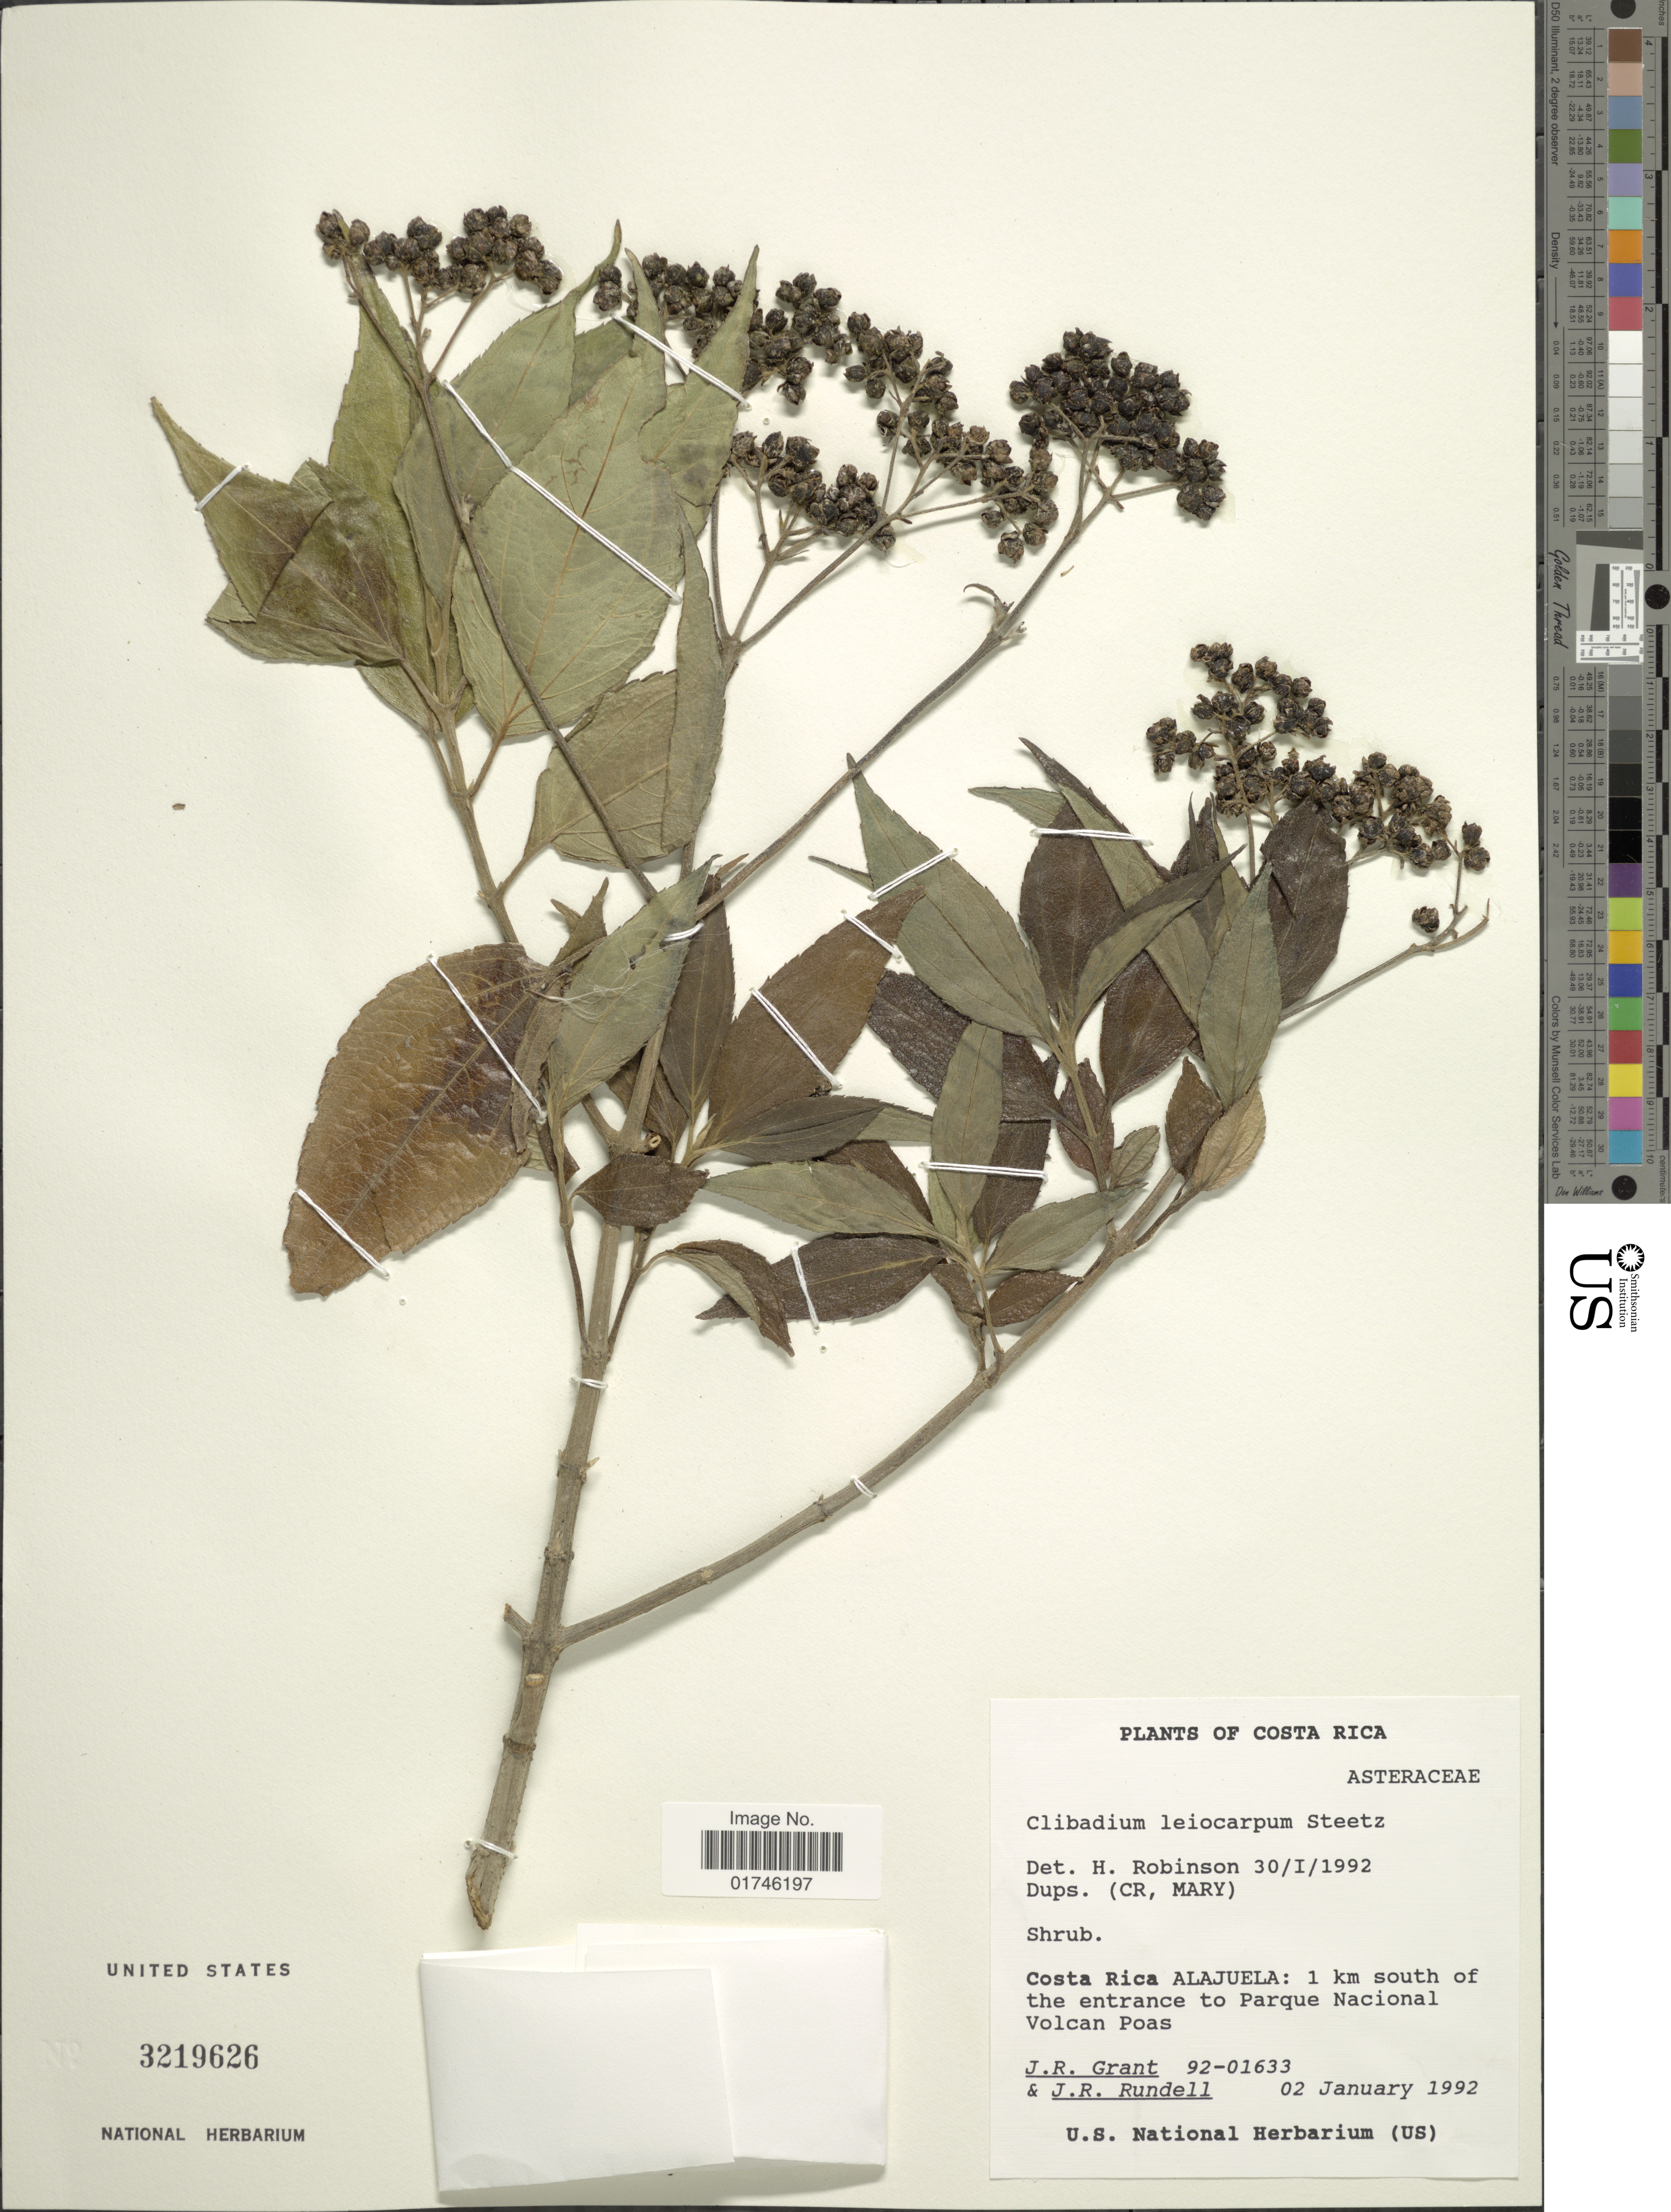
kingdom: Plantae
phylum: Tracheophyta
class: Magnoliopsida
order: Asterales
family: Asteraceae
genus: Clibadium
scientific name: Clibadium leiocarpum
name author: Steetz in Seem.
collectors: J. Grant & J. R. Rundell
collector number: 92-01633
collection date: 1992-01-02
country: Costa Rica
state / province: Alajuela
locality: Costa Rica Alajuela: 1 km south of the entrance to Parque Nacional Volcan Poas.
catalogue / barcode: US 3219626